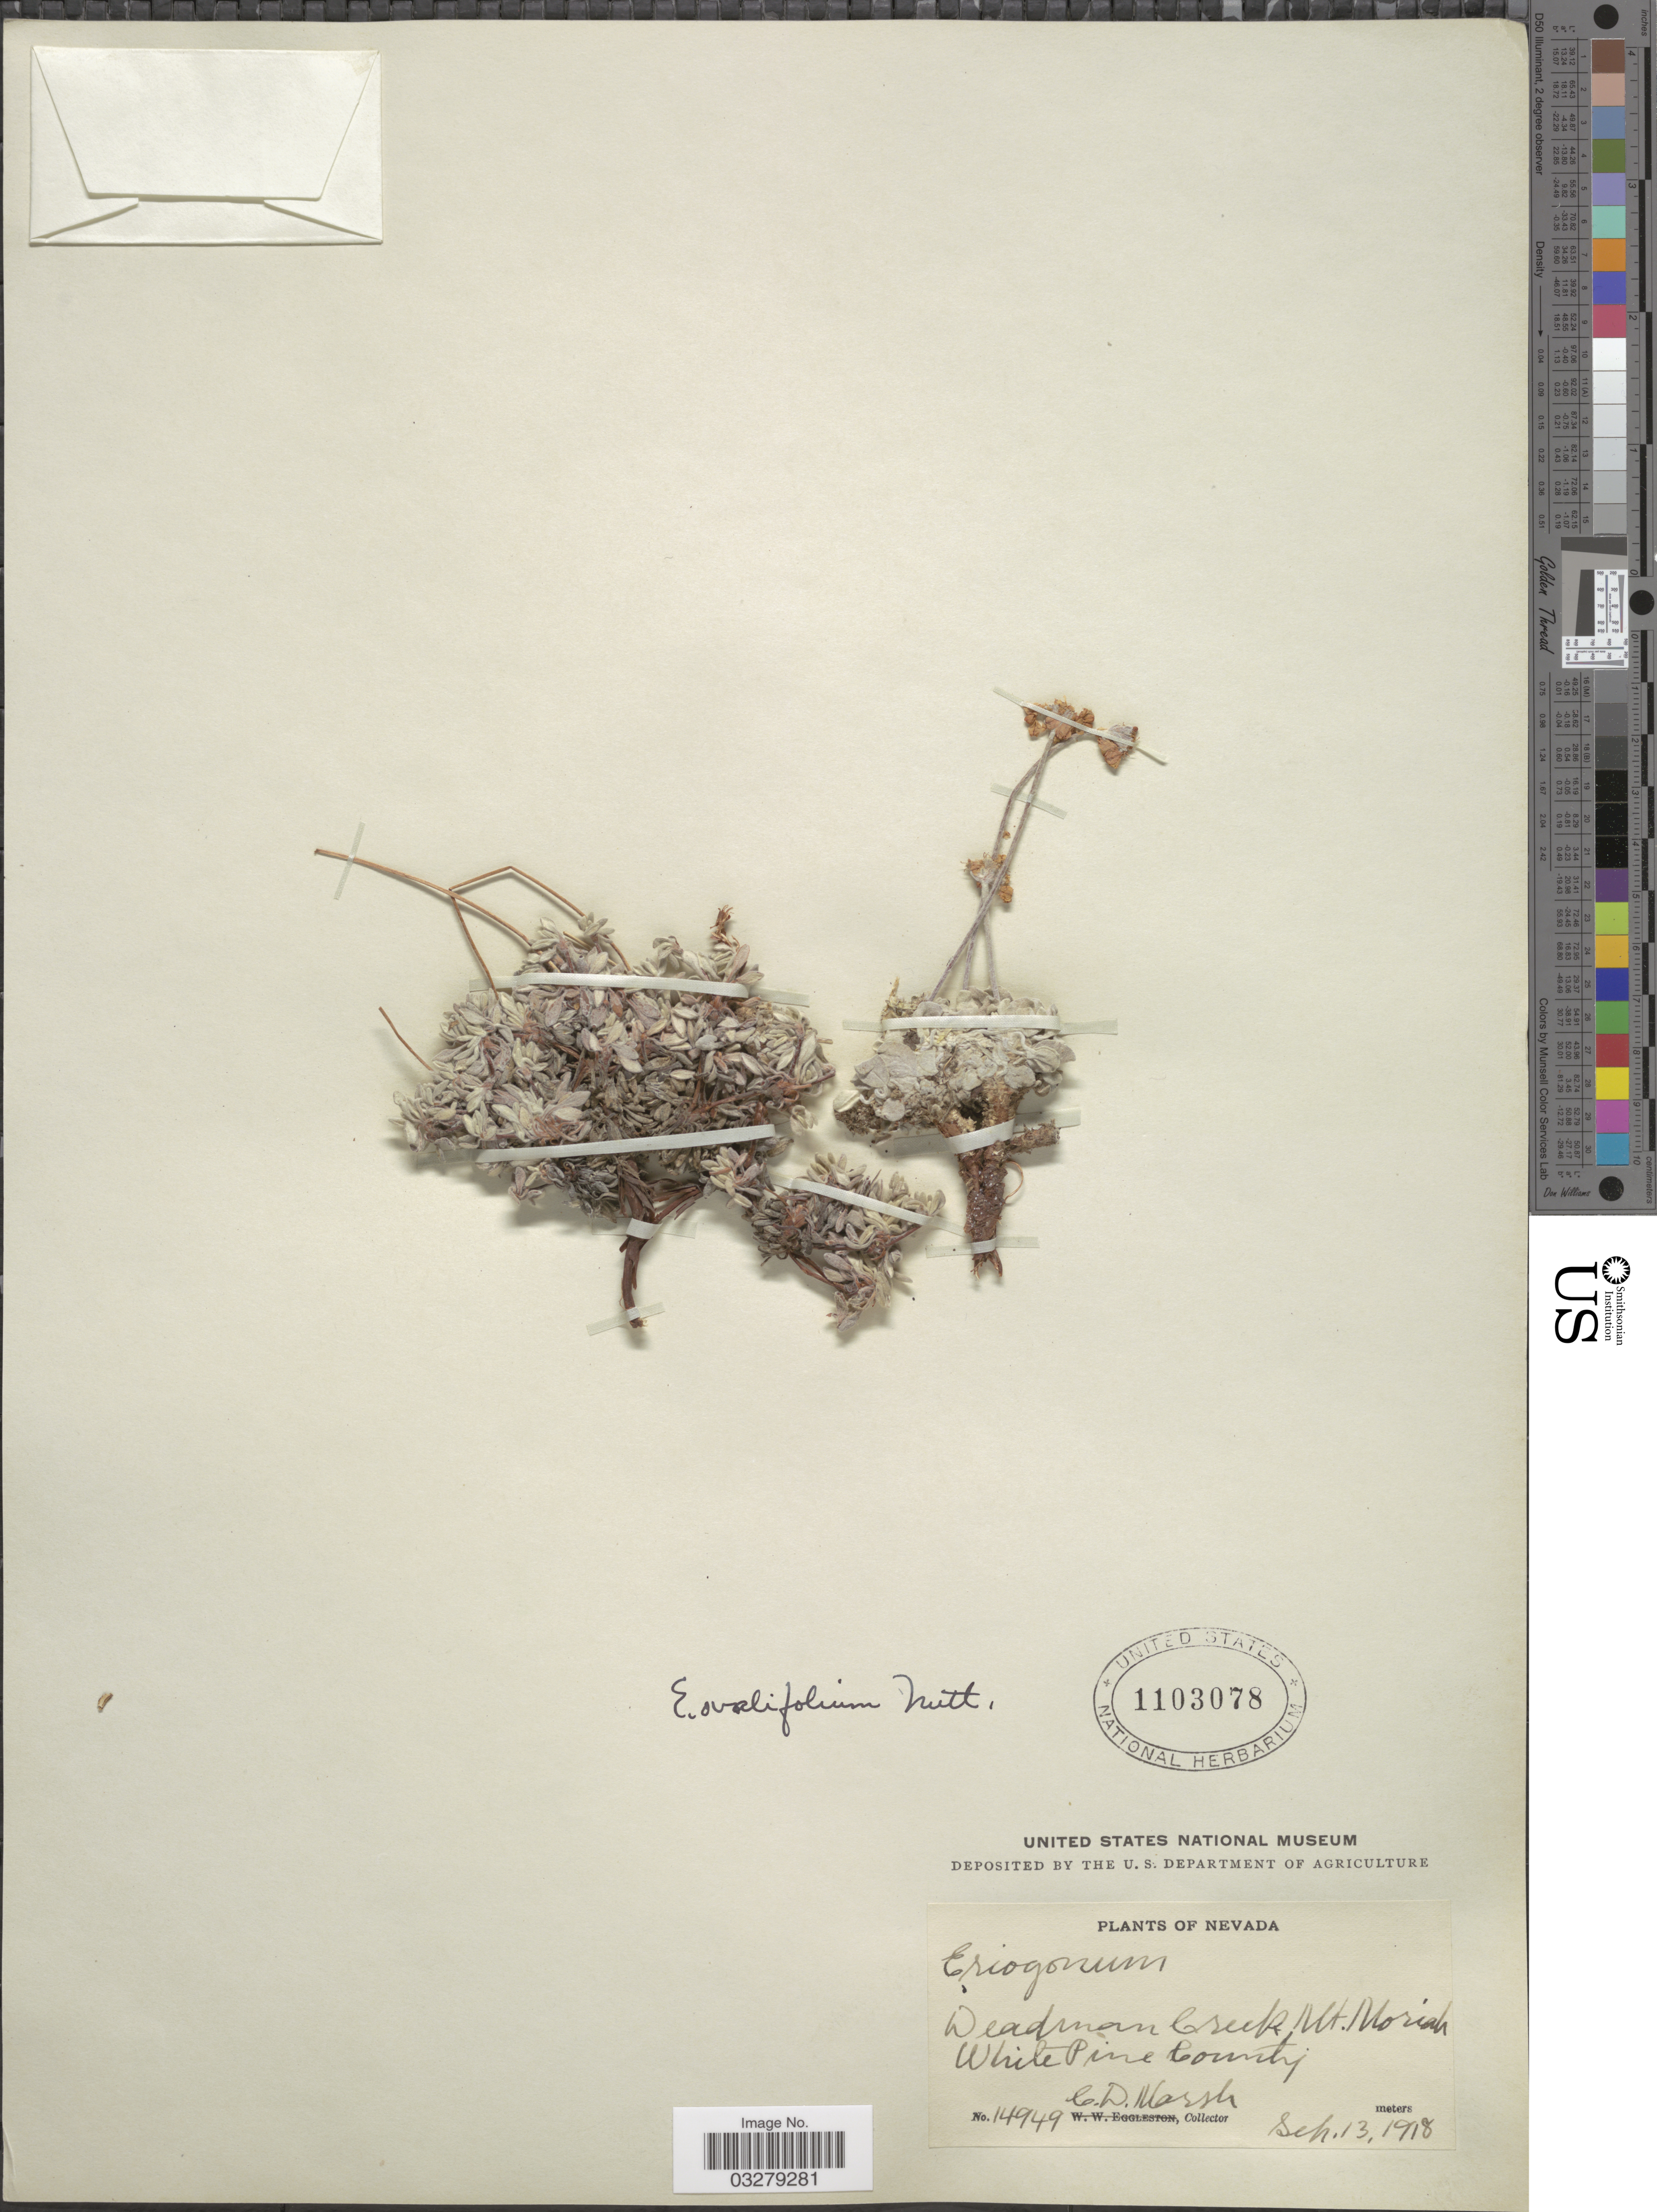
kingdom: Plantae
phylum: Tracheophyta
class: Magnoliopsida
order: Caryophyllales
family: Polygonaceae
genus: Eriogonum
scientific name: Eriogonum ovalifolium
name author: Nutt.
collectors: C. D. Marsh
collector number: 14949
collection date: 1918-03-13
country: United States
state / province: Nevada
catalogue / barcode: US 1103078